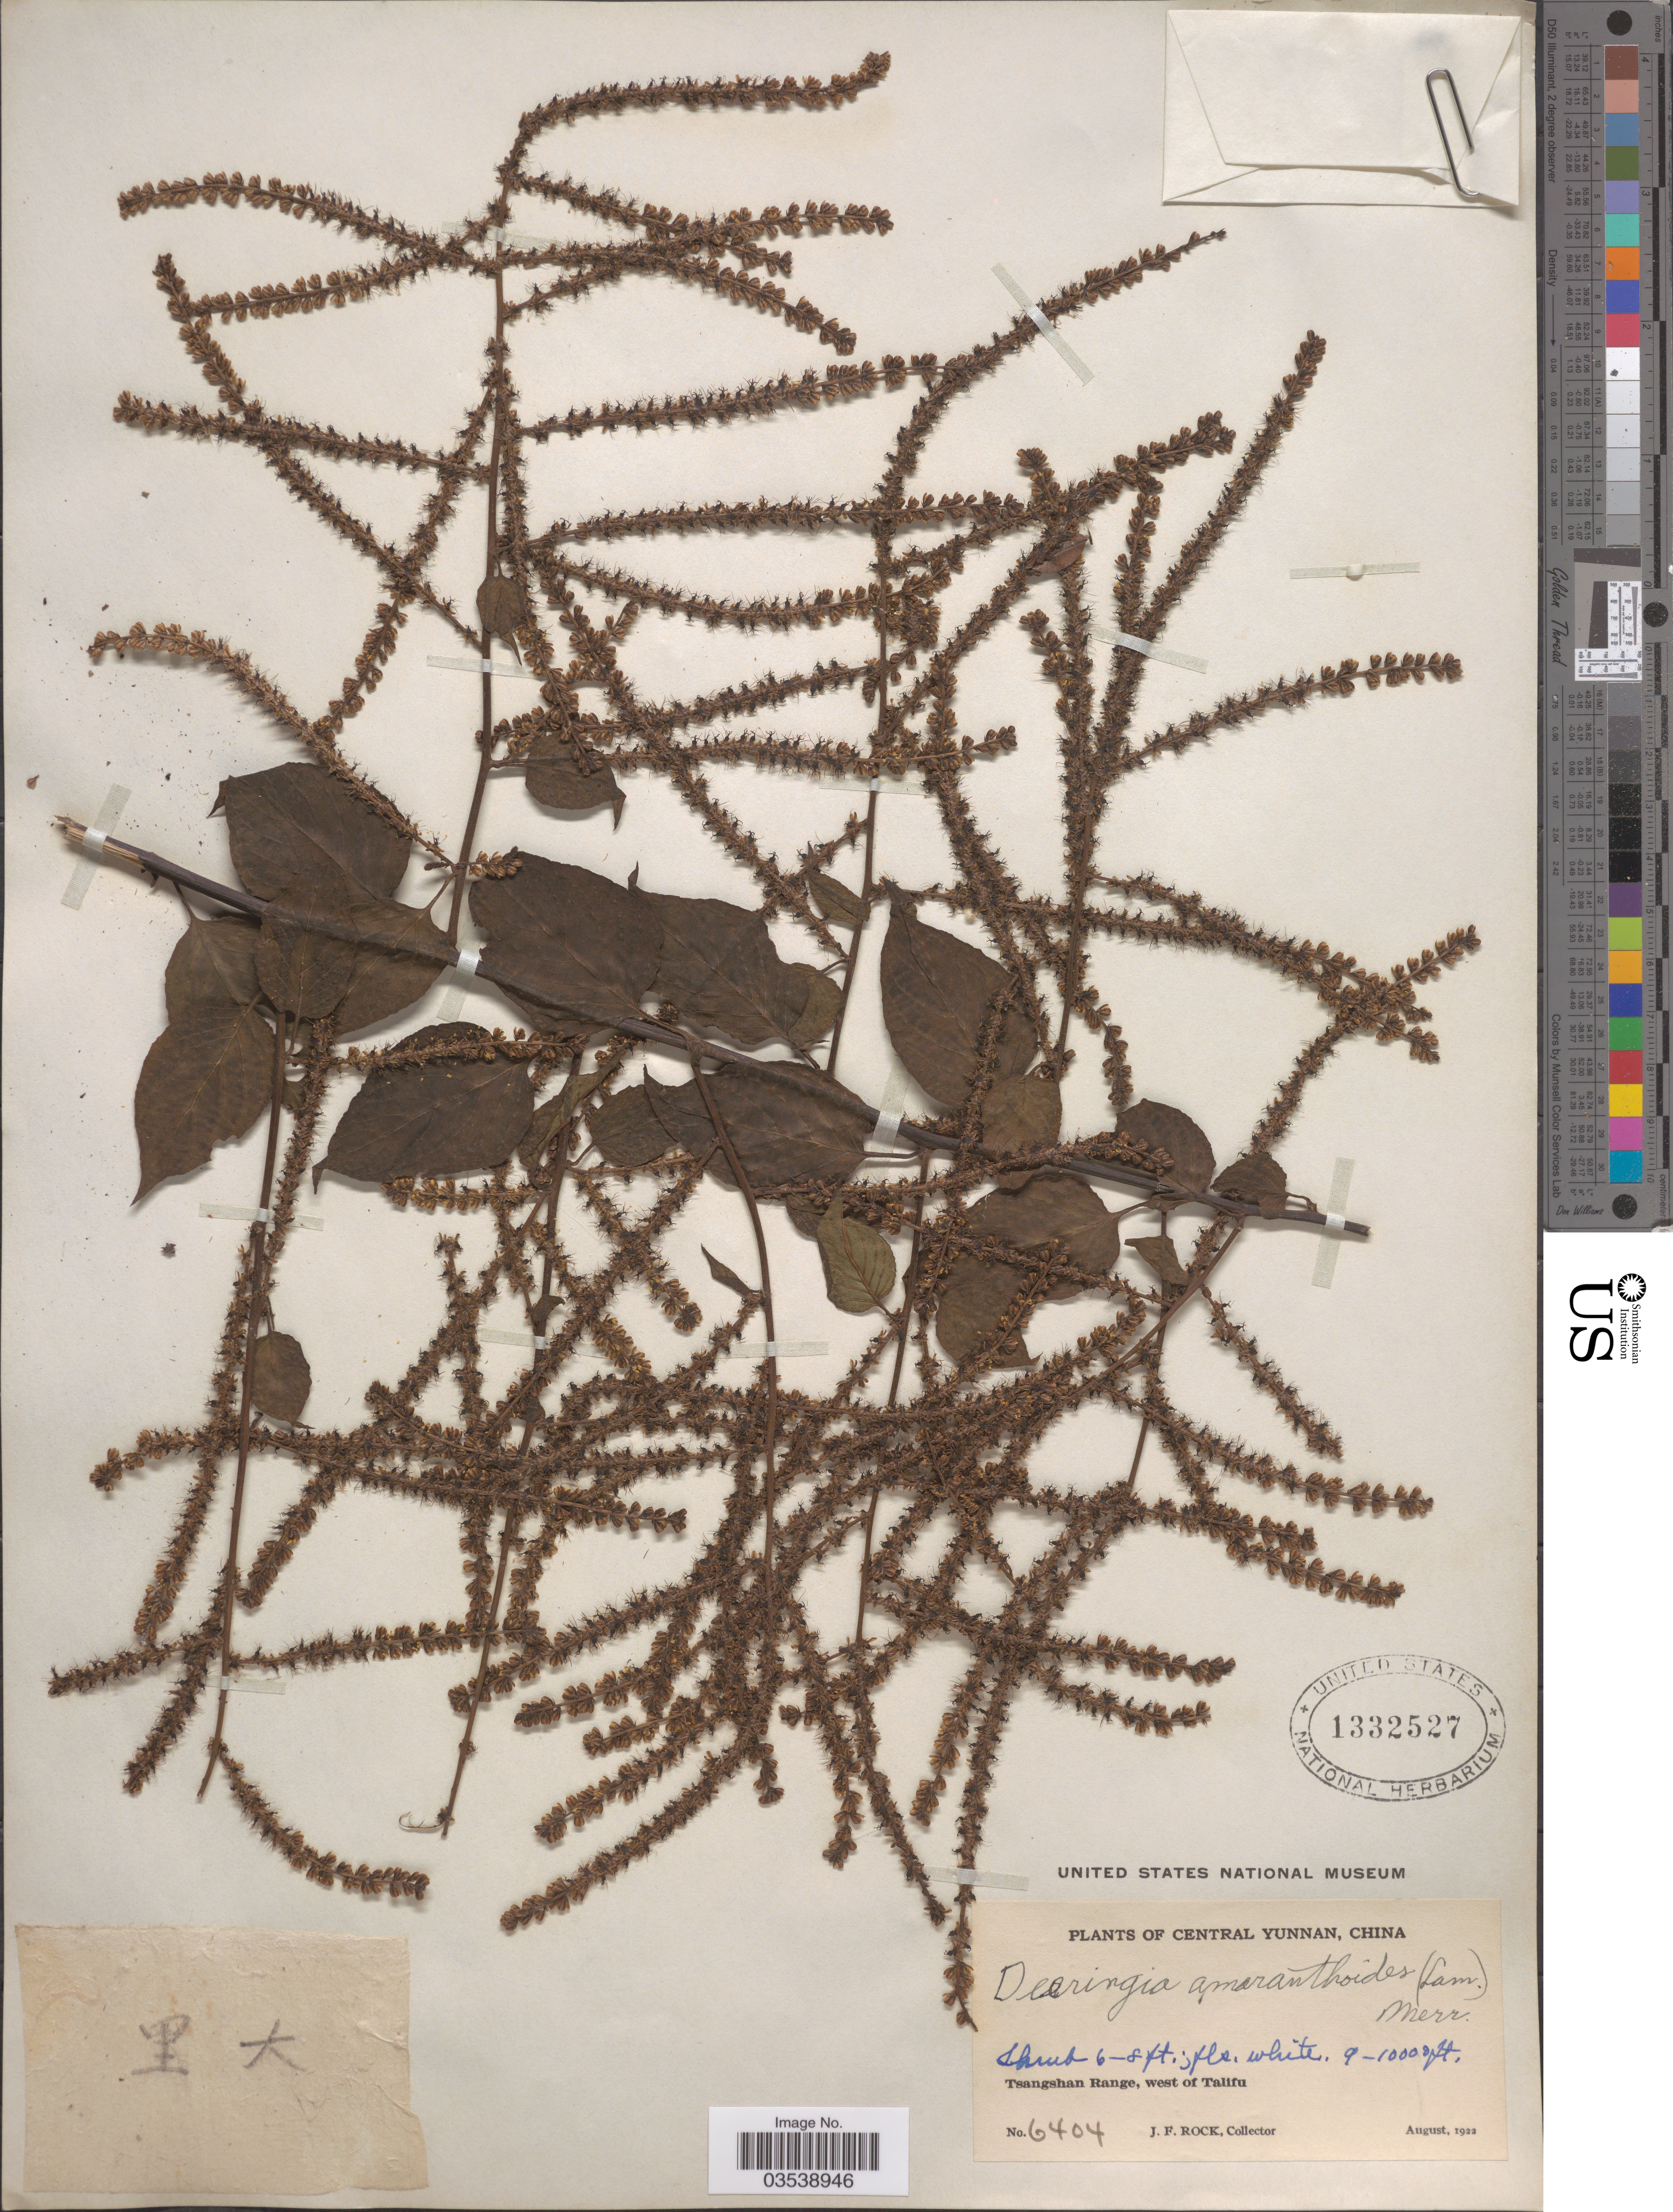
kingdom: Plantae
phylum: Tracheophyta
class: Magnoliopsida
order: Caryophyllales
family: Amaranthaceae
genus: Deeringia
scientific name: Deeringia amaranthoides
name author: (Lam.) Merr.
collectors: J. Rock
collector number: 6404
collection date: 1922-08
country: China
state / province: Yunnan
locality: Central Yunnan. Tsangshan Range, west of Talifu.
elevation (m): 2743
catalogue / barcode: US 1332527